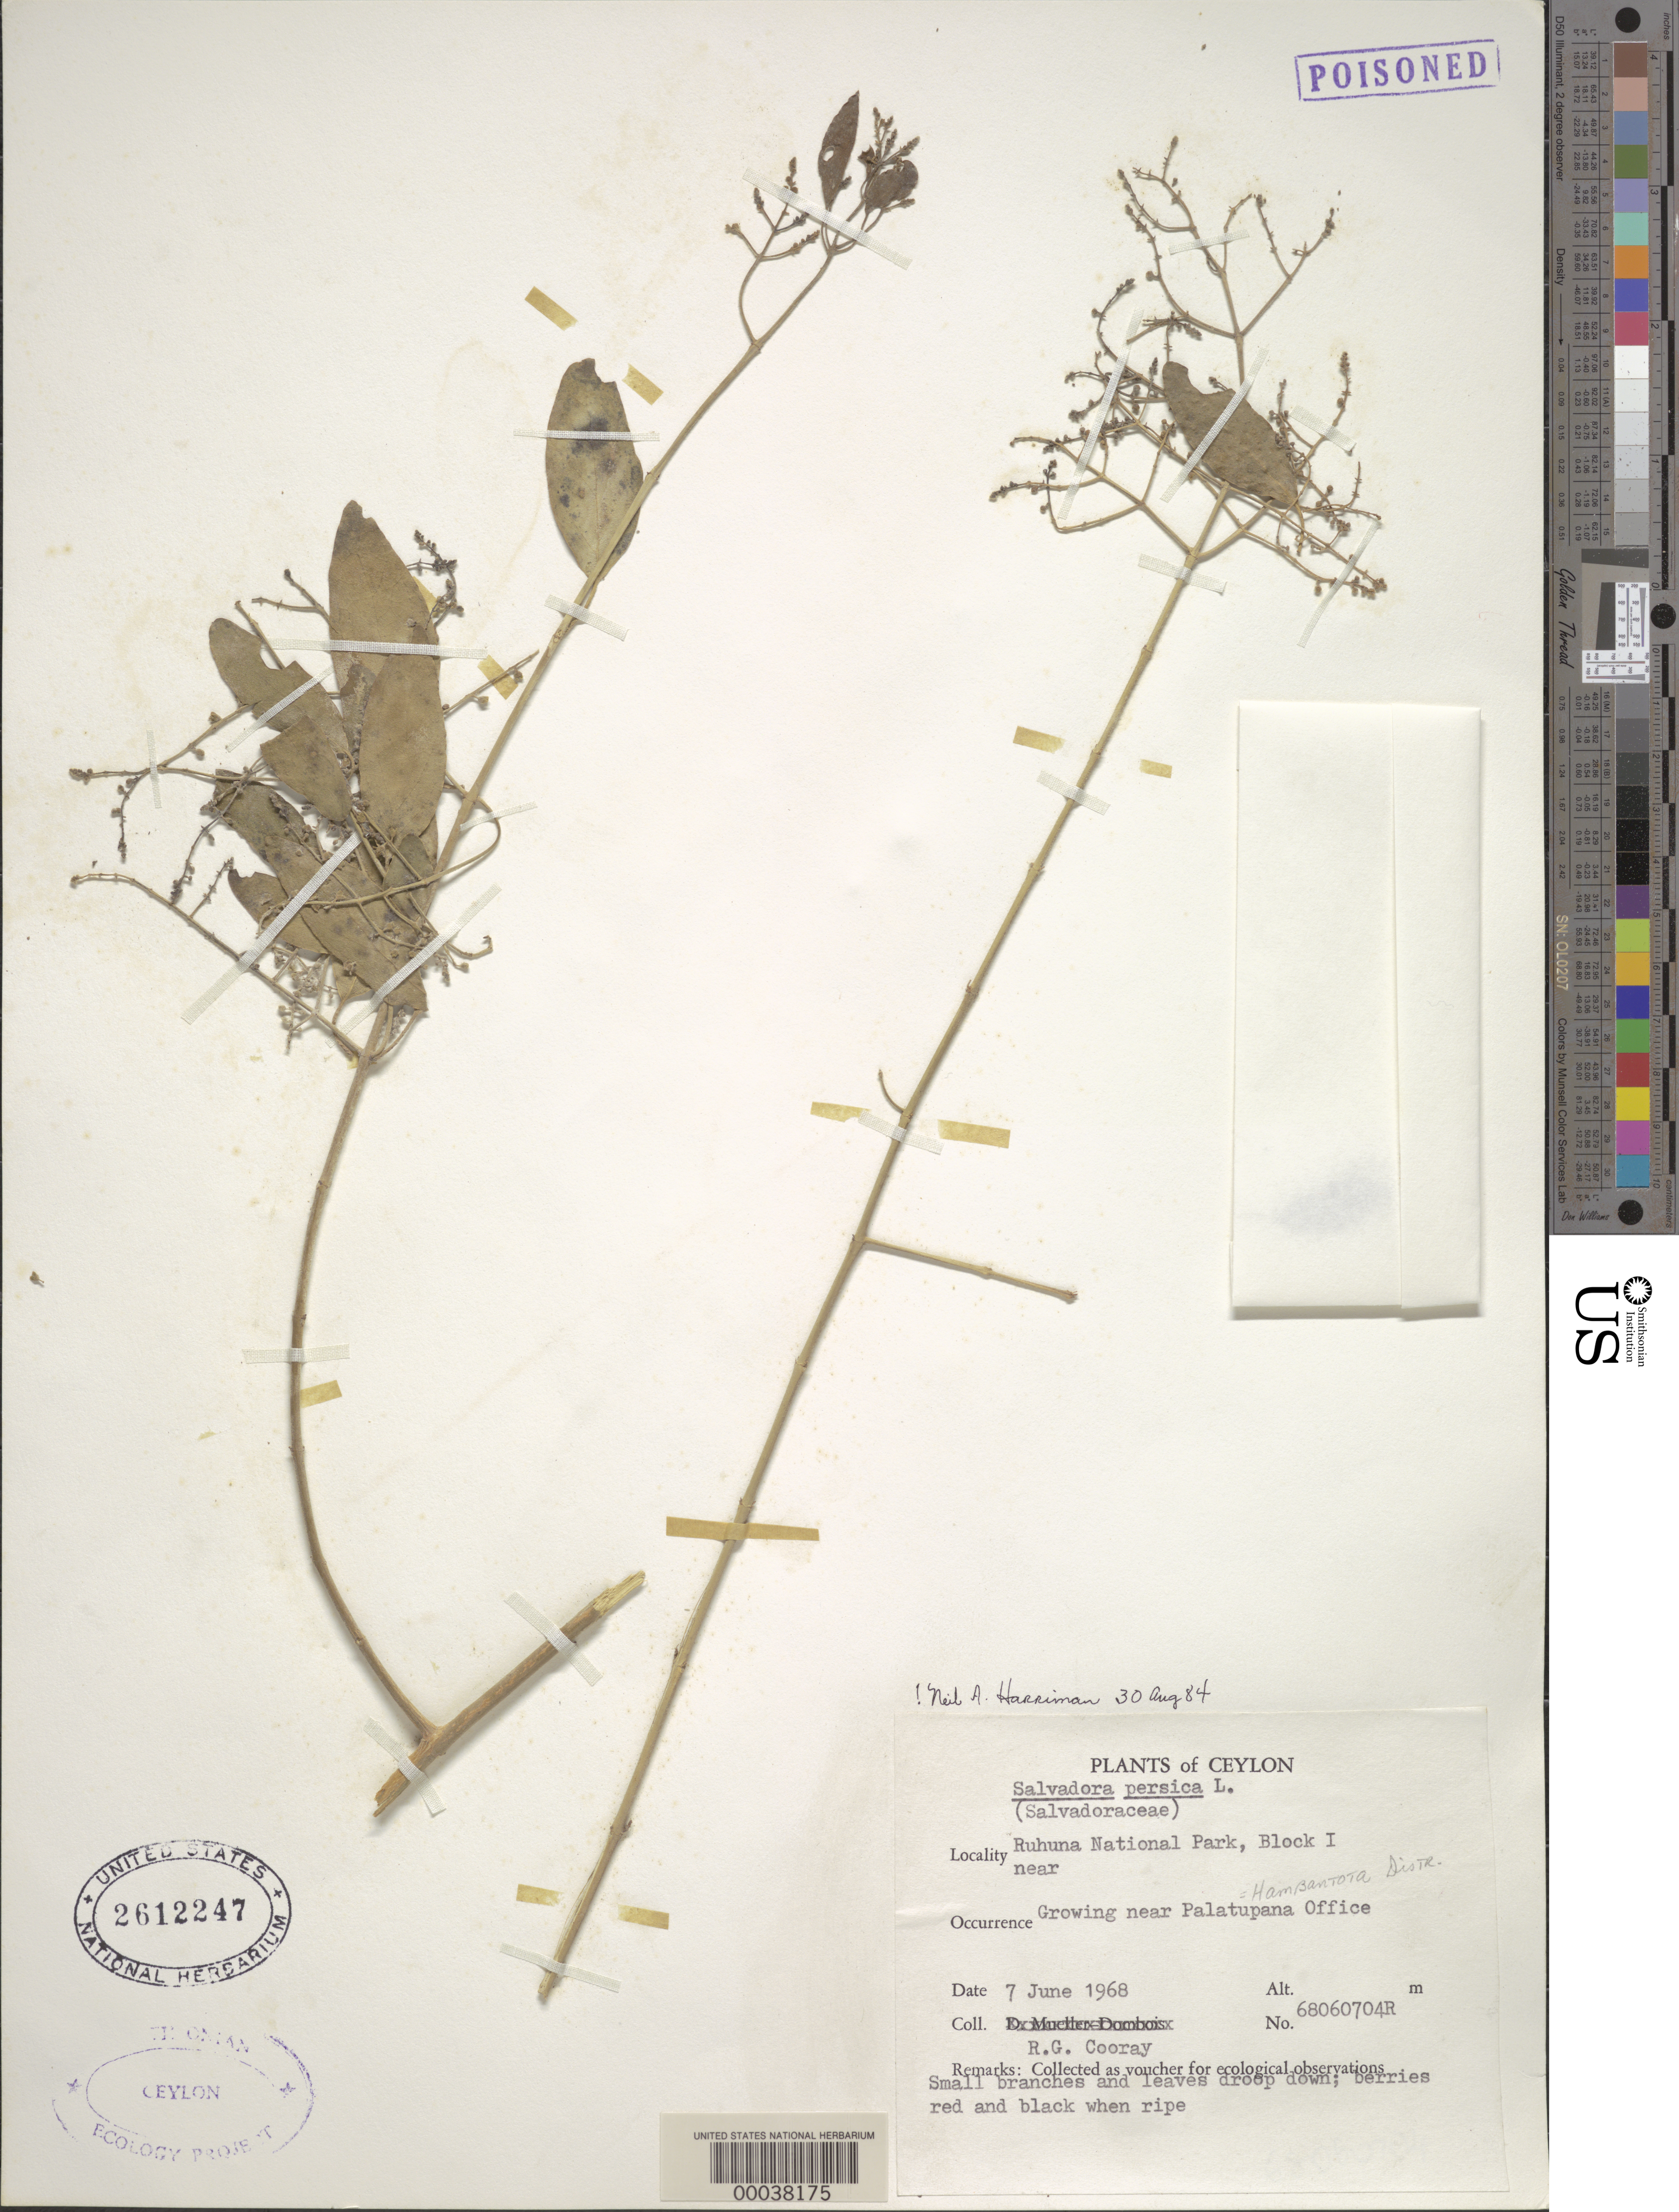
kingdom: Plantae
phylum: Tracheophyta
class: Magnoliopsida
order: Brassicales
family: Salvadoraceae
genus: Salvadora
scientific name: Salvadora persica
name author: L.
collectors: R. Cooray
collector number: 68060704R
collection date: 1968-06-07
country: Sri Lanka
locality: Ceylon. Ruhuna National Park, Block I near Palatupana Office = Hambantota Distr.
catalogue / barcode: US 2612247